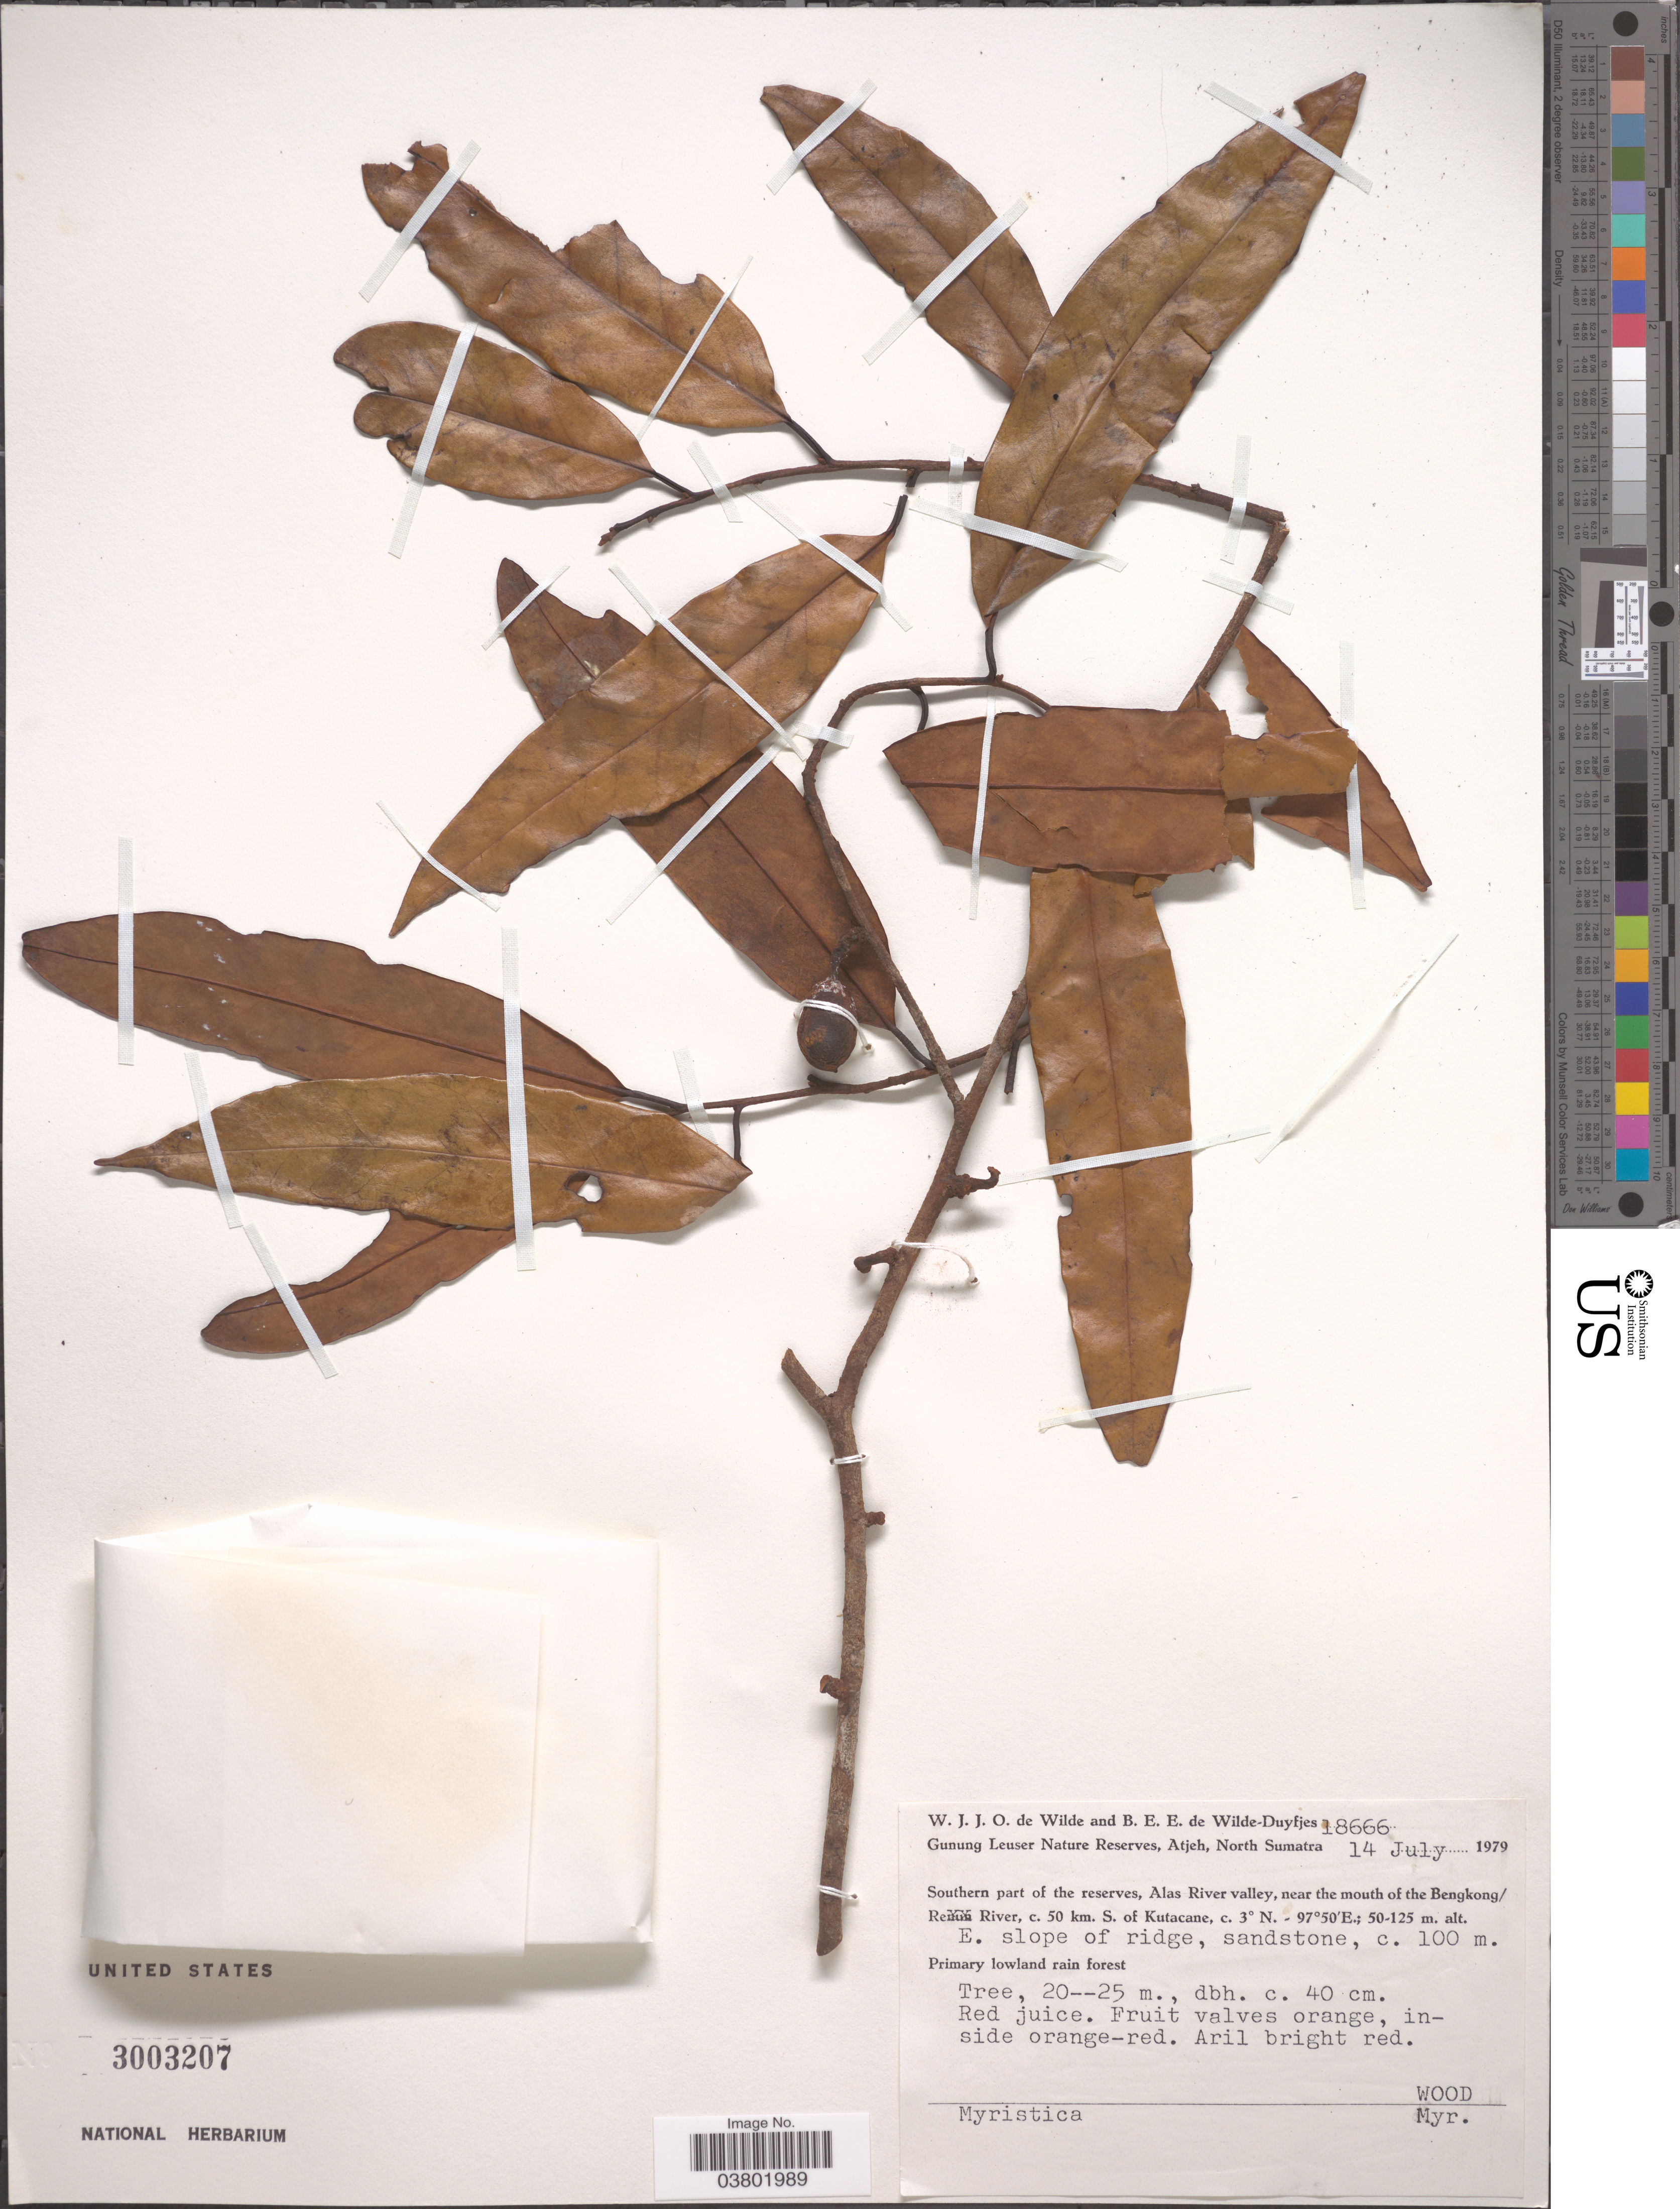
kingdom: Plantae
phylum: Tracheophyta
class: Magnoliopsida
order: Magnoliales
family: Myristicaceae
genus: Myristica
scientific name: Myristica sp.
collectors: W. J. de Wilde & B. E. de Wilde-Duyfjes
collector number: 18666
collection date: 1979-07-14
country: Indonesia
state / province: Sumatra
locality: Gunung Leuser Nature Reserve, Atjeh, North Sumatra. Southern part of the reserves, Alas River valley, near the mouth of the Bengkong River, c. 50 km. S. of Kutacane. E. slope of ridge.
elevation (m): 100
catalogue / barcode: US 3003207